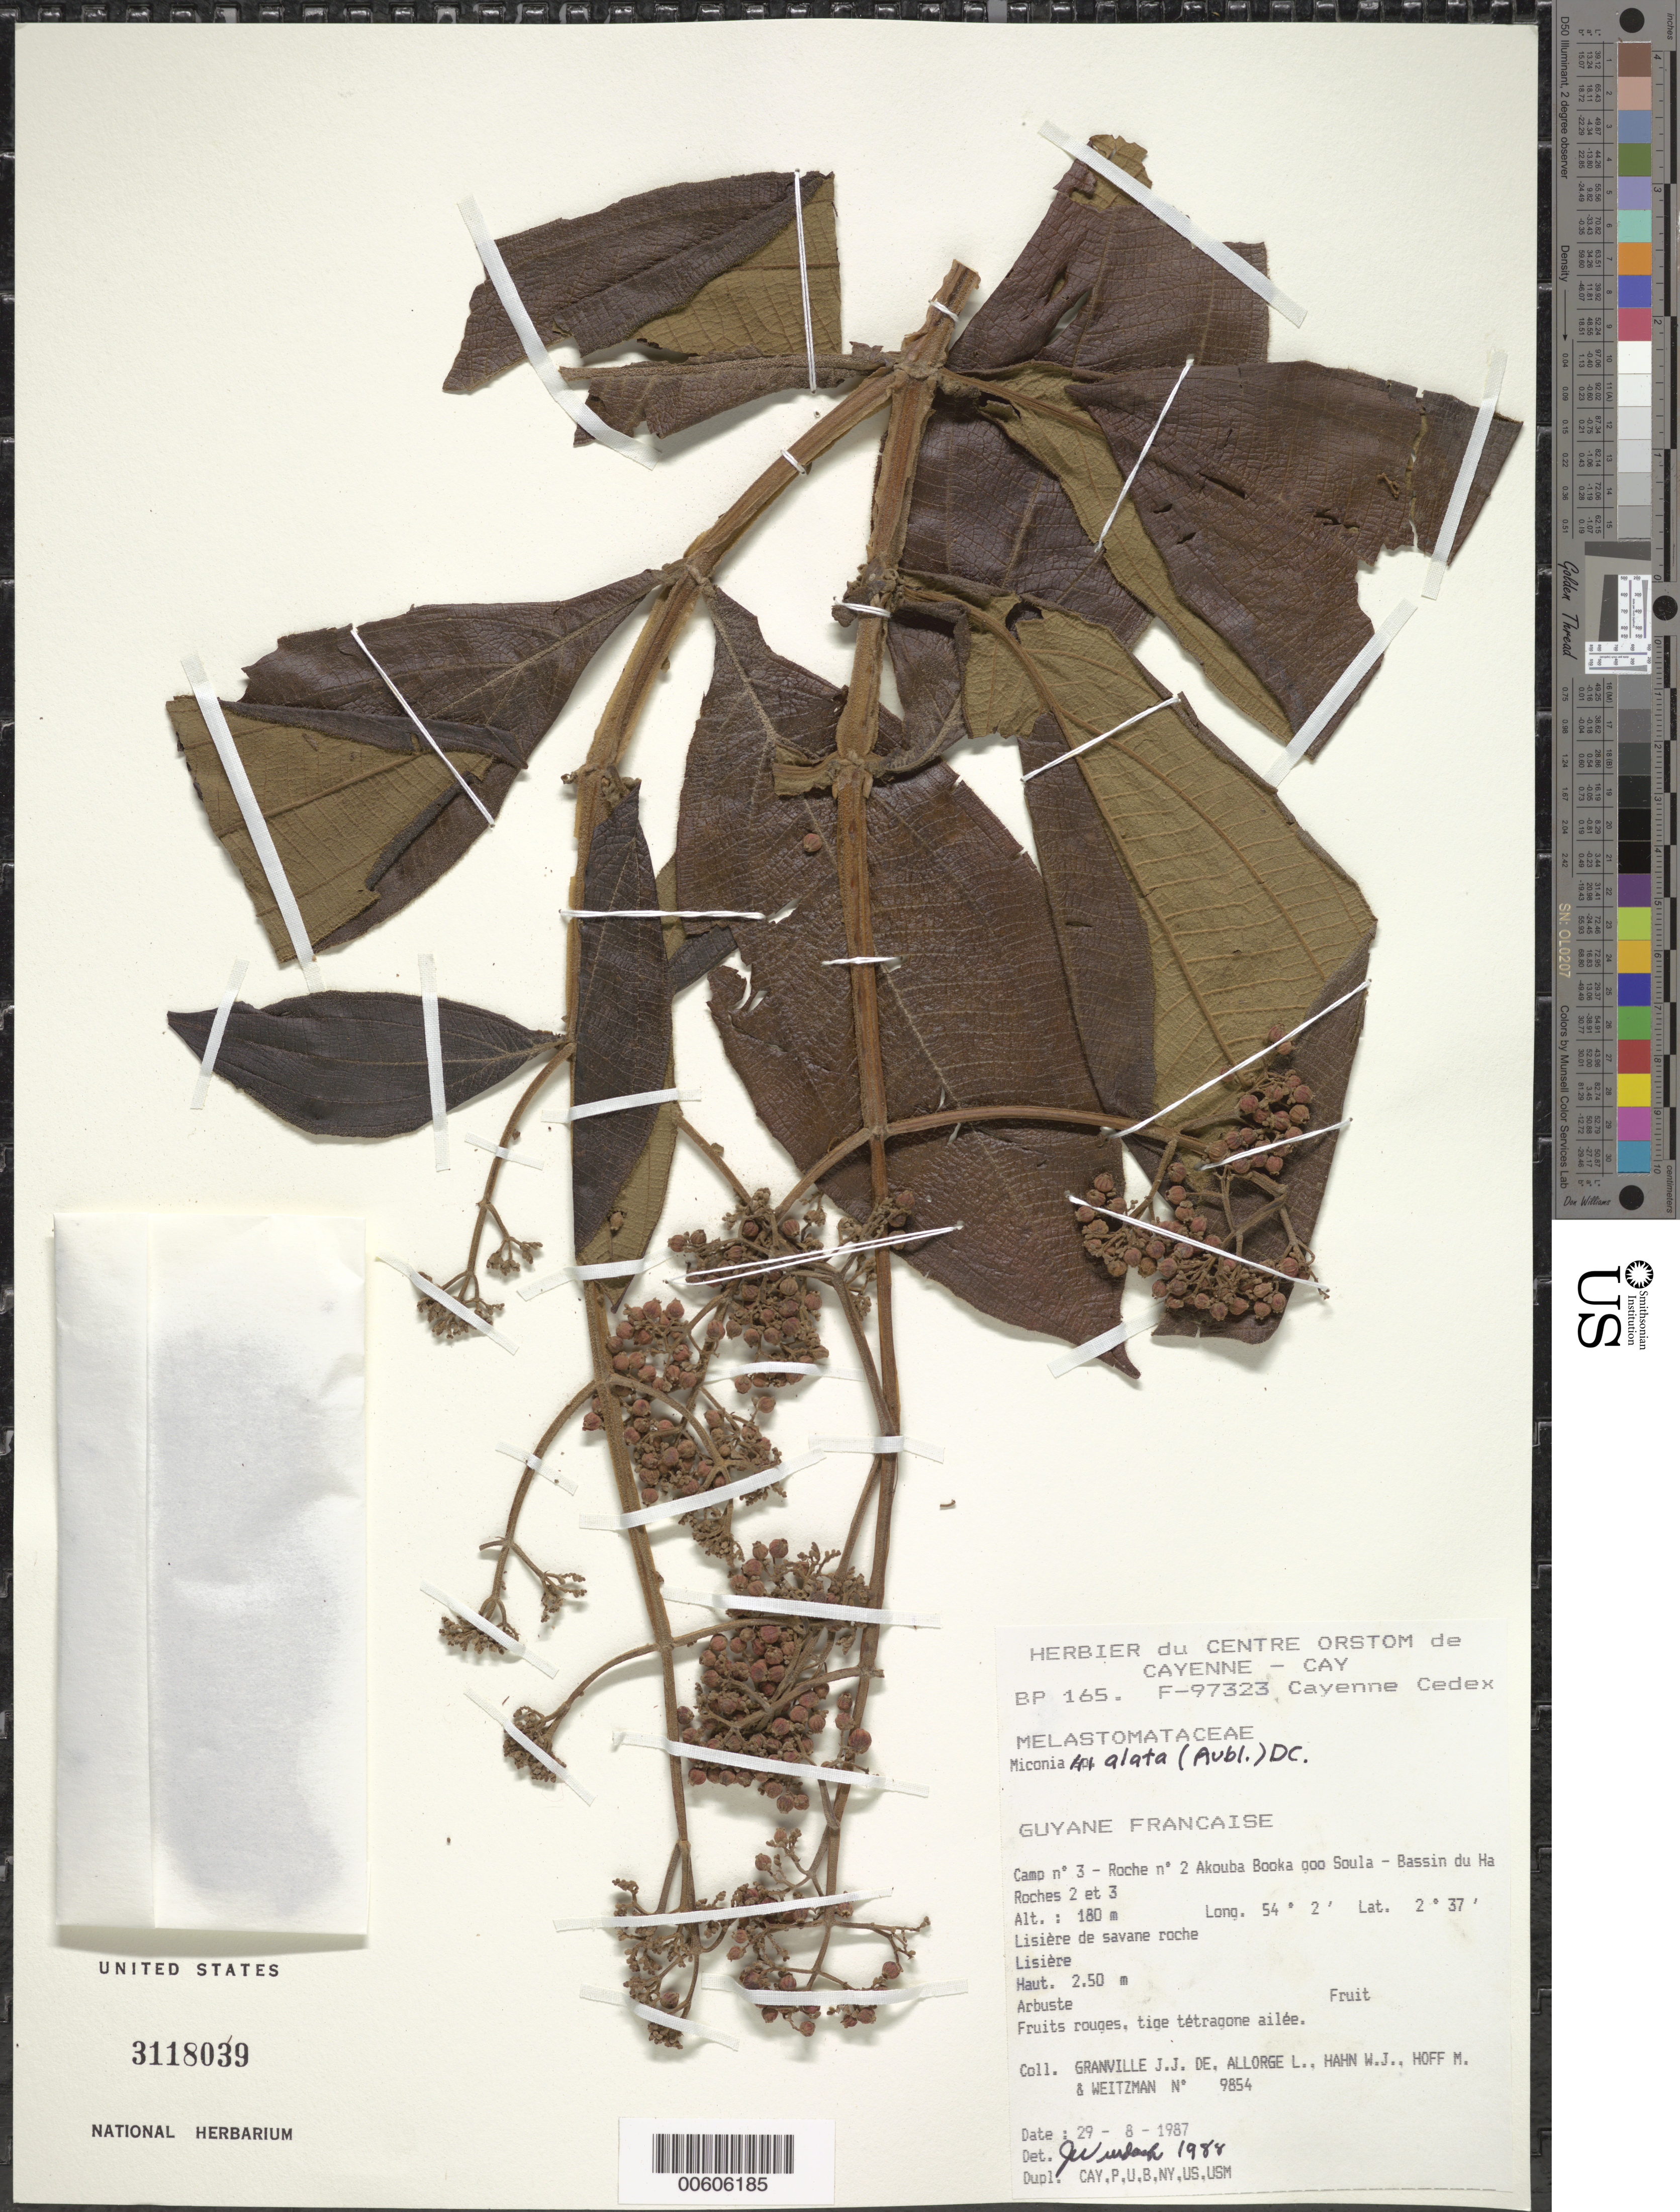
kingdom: Plantae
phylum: Tracheophyta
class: Magnoliopsida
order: Myrtales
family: Melastomataceae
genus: Miconia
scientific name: Miconia alata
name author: (Aubl.) DC.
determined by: Wurdack, John J., (US), US (UNITED STATES)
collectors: J.-J. de Granville, L. Allorge, W. J. Hahn, M. Hoff & A. L. Weitzman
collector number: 9854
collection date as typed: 29-Aug-87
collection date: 1987-08-29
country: French Guiana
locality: Akouba Booka goo Soula, Camp #3, Roche no. 2, Bassin du Haut-Marouini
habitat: Lisiere de savane roche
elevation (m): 180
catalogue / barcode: US 3118039